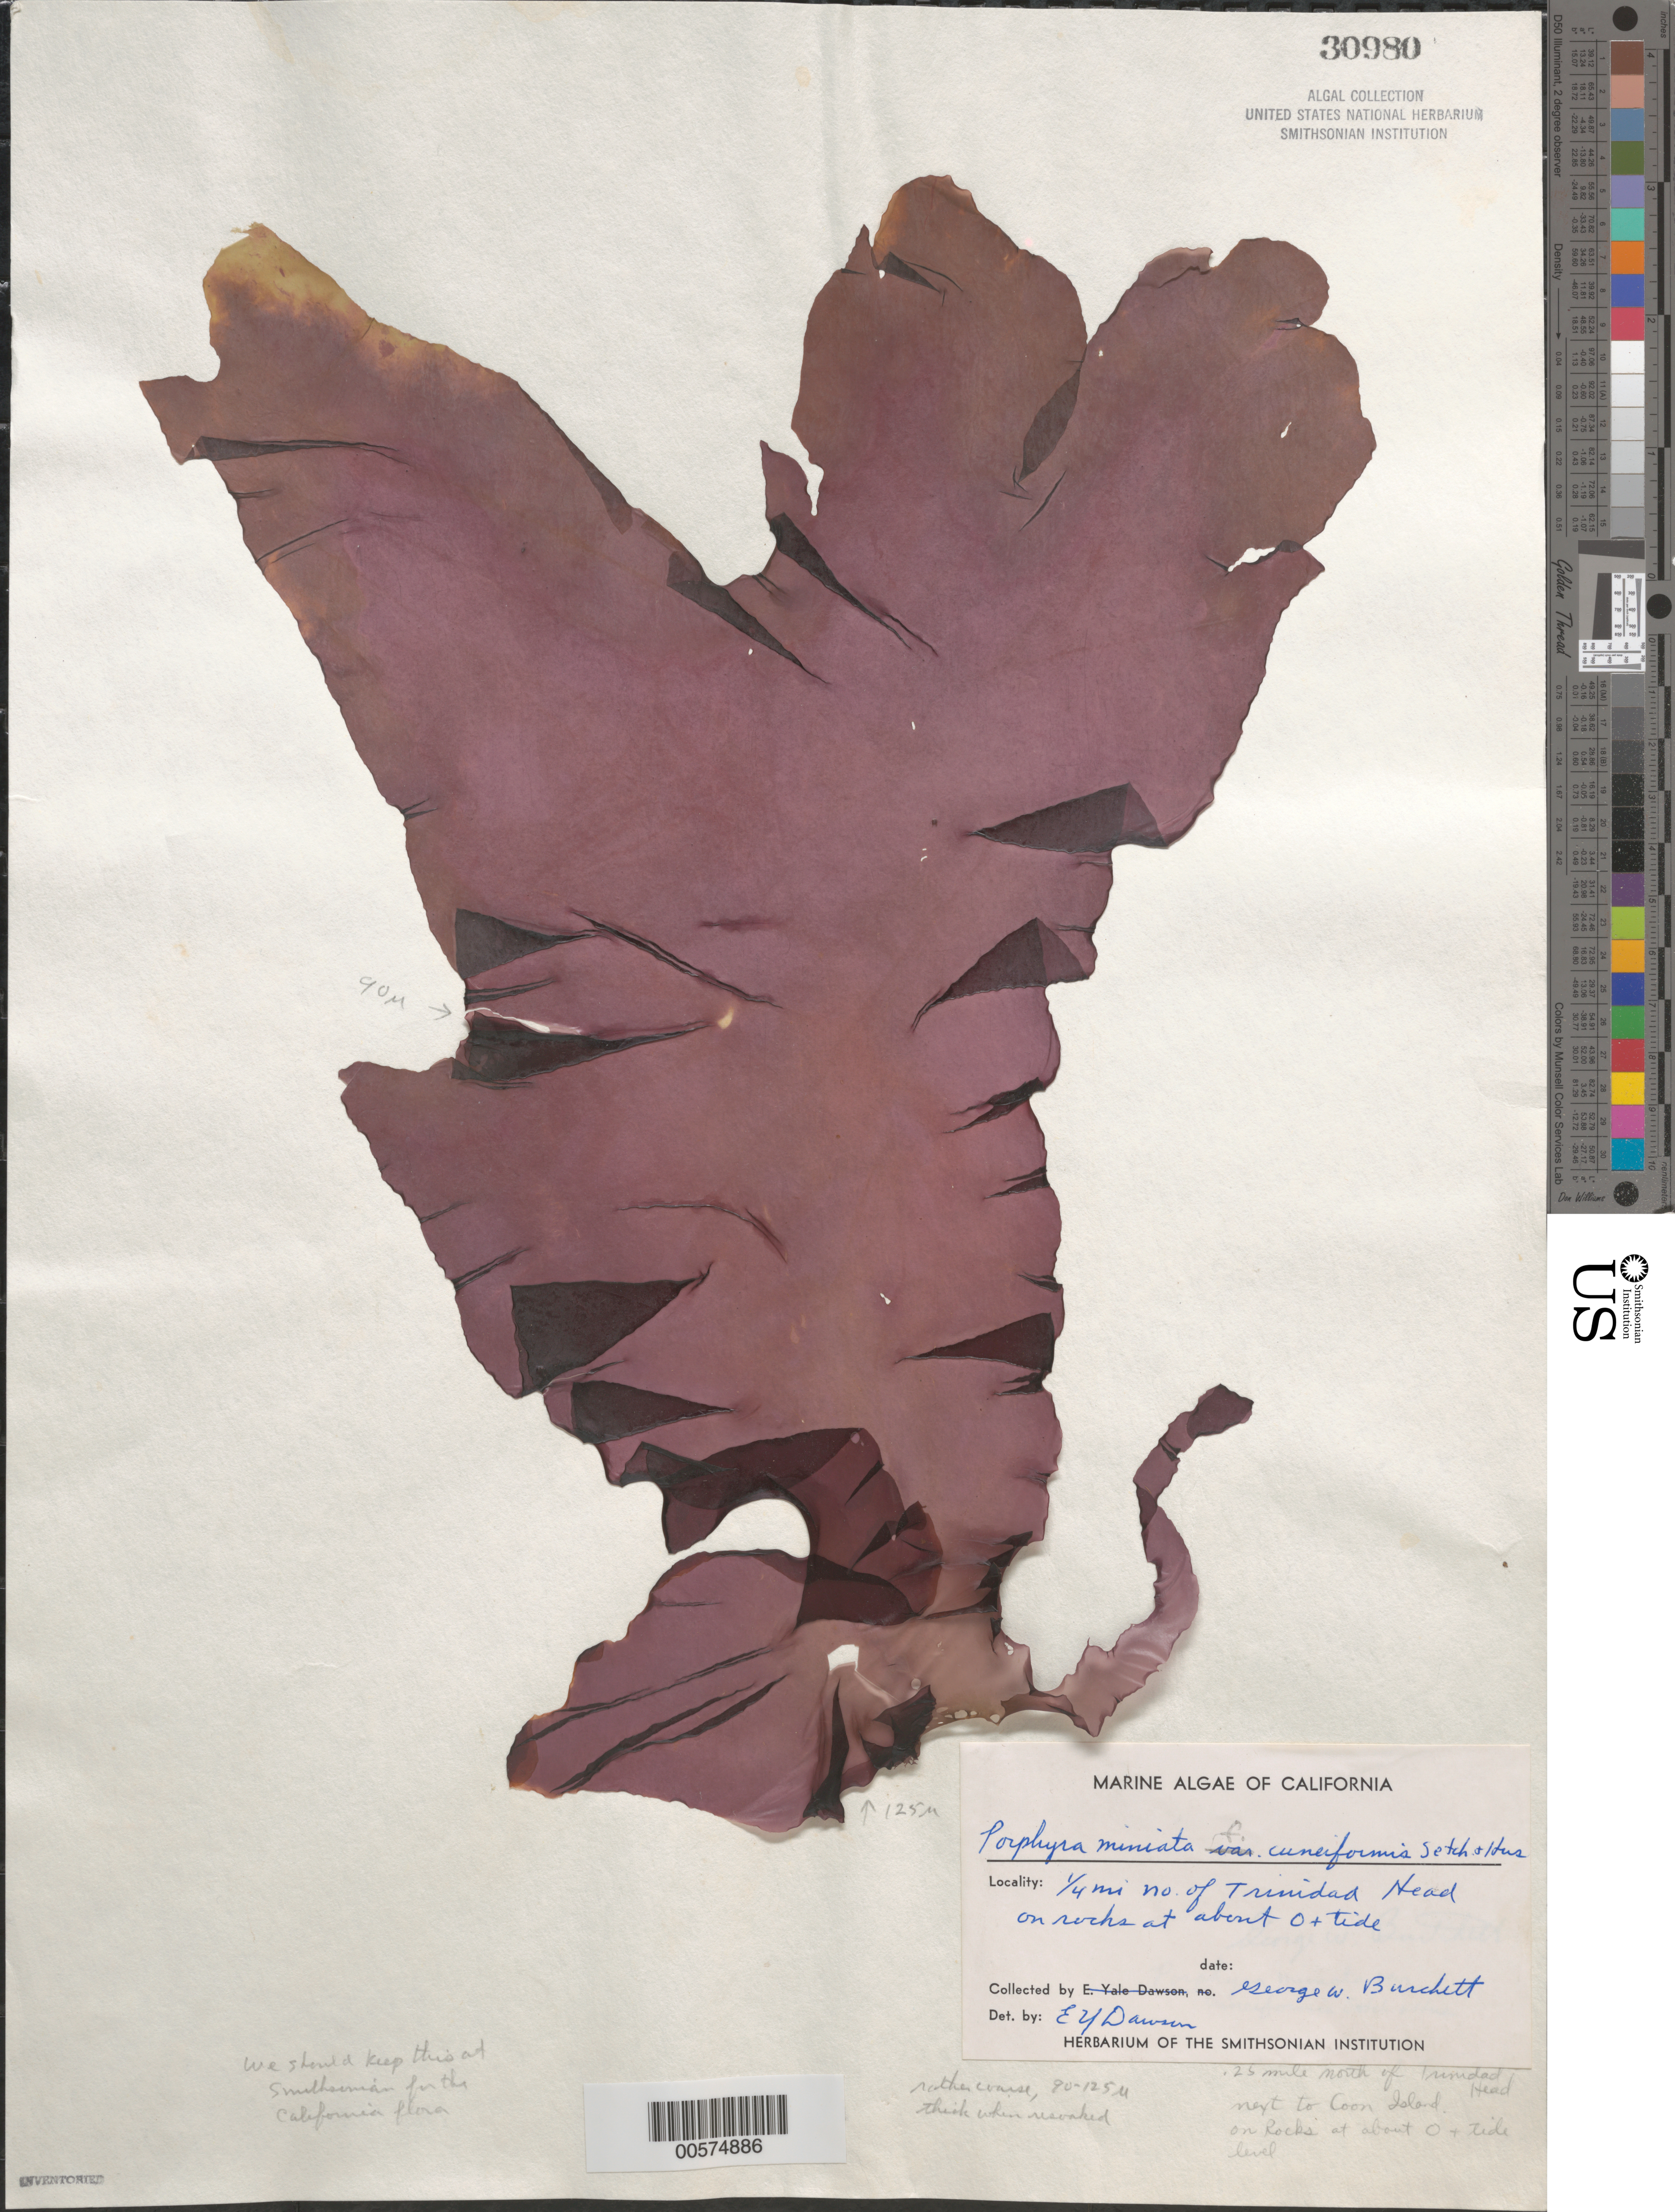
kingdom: Plantae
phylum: Rhodophyta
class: Bangiophyceae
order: Bangiales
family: Bangiaceae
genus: Wildemania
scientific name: Wildemania miniata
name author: (C. Agardh) Foslie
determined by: Algae name updating Project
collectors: G. Burchett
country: United States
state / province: California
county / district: Humboldt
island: Coon Island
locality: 0.25 mile north of Trinidad Head, by Coon Island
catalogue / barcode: US 30980